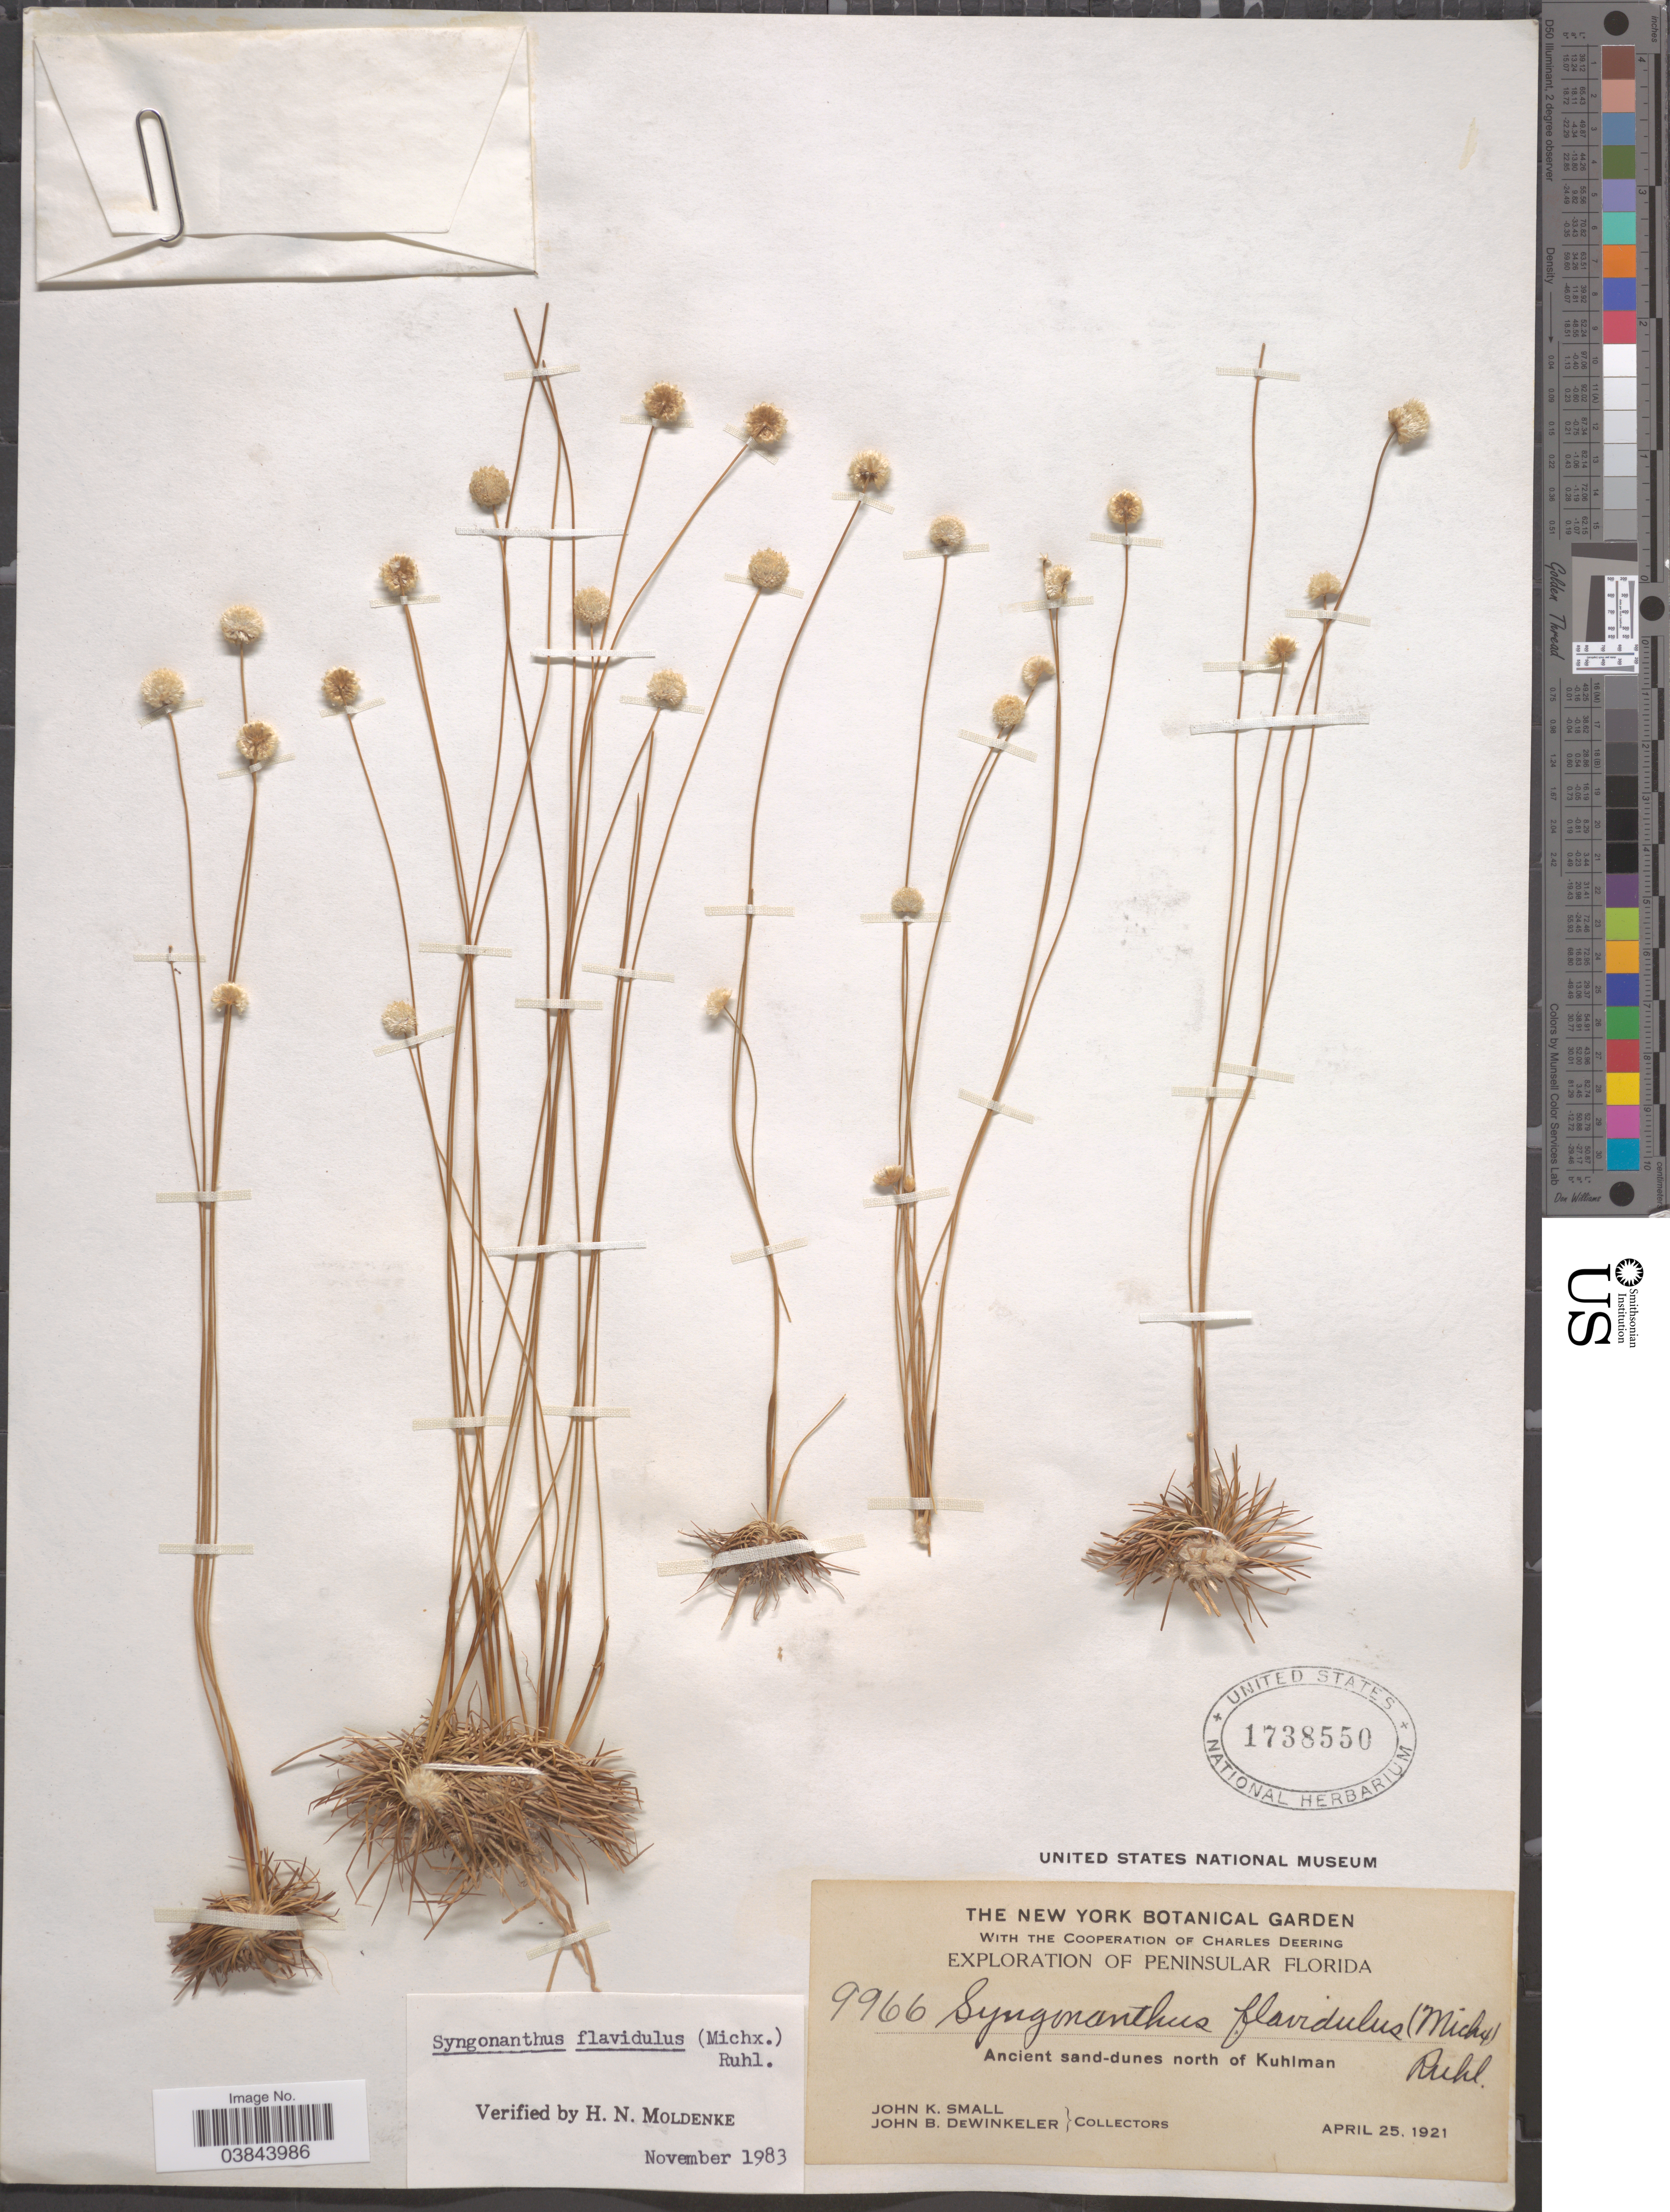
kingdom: Plantae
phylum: Tracheophyta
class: Liliopsida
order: Poales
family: Eriocaulaceae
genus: Syngonanthus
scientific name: Syngonanthus flavidulus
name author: (Michx.) Ruhland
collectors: J. K. Small & J. B. Dewinkeler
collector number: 9966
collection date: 1921-04-25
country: United States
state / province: Florida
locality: Peninsular Florida. Ancient sand-dunes north of Kuhiman.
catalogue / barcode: US 1738550